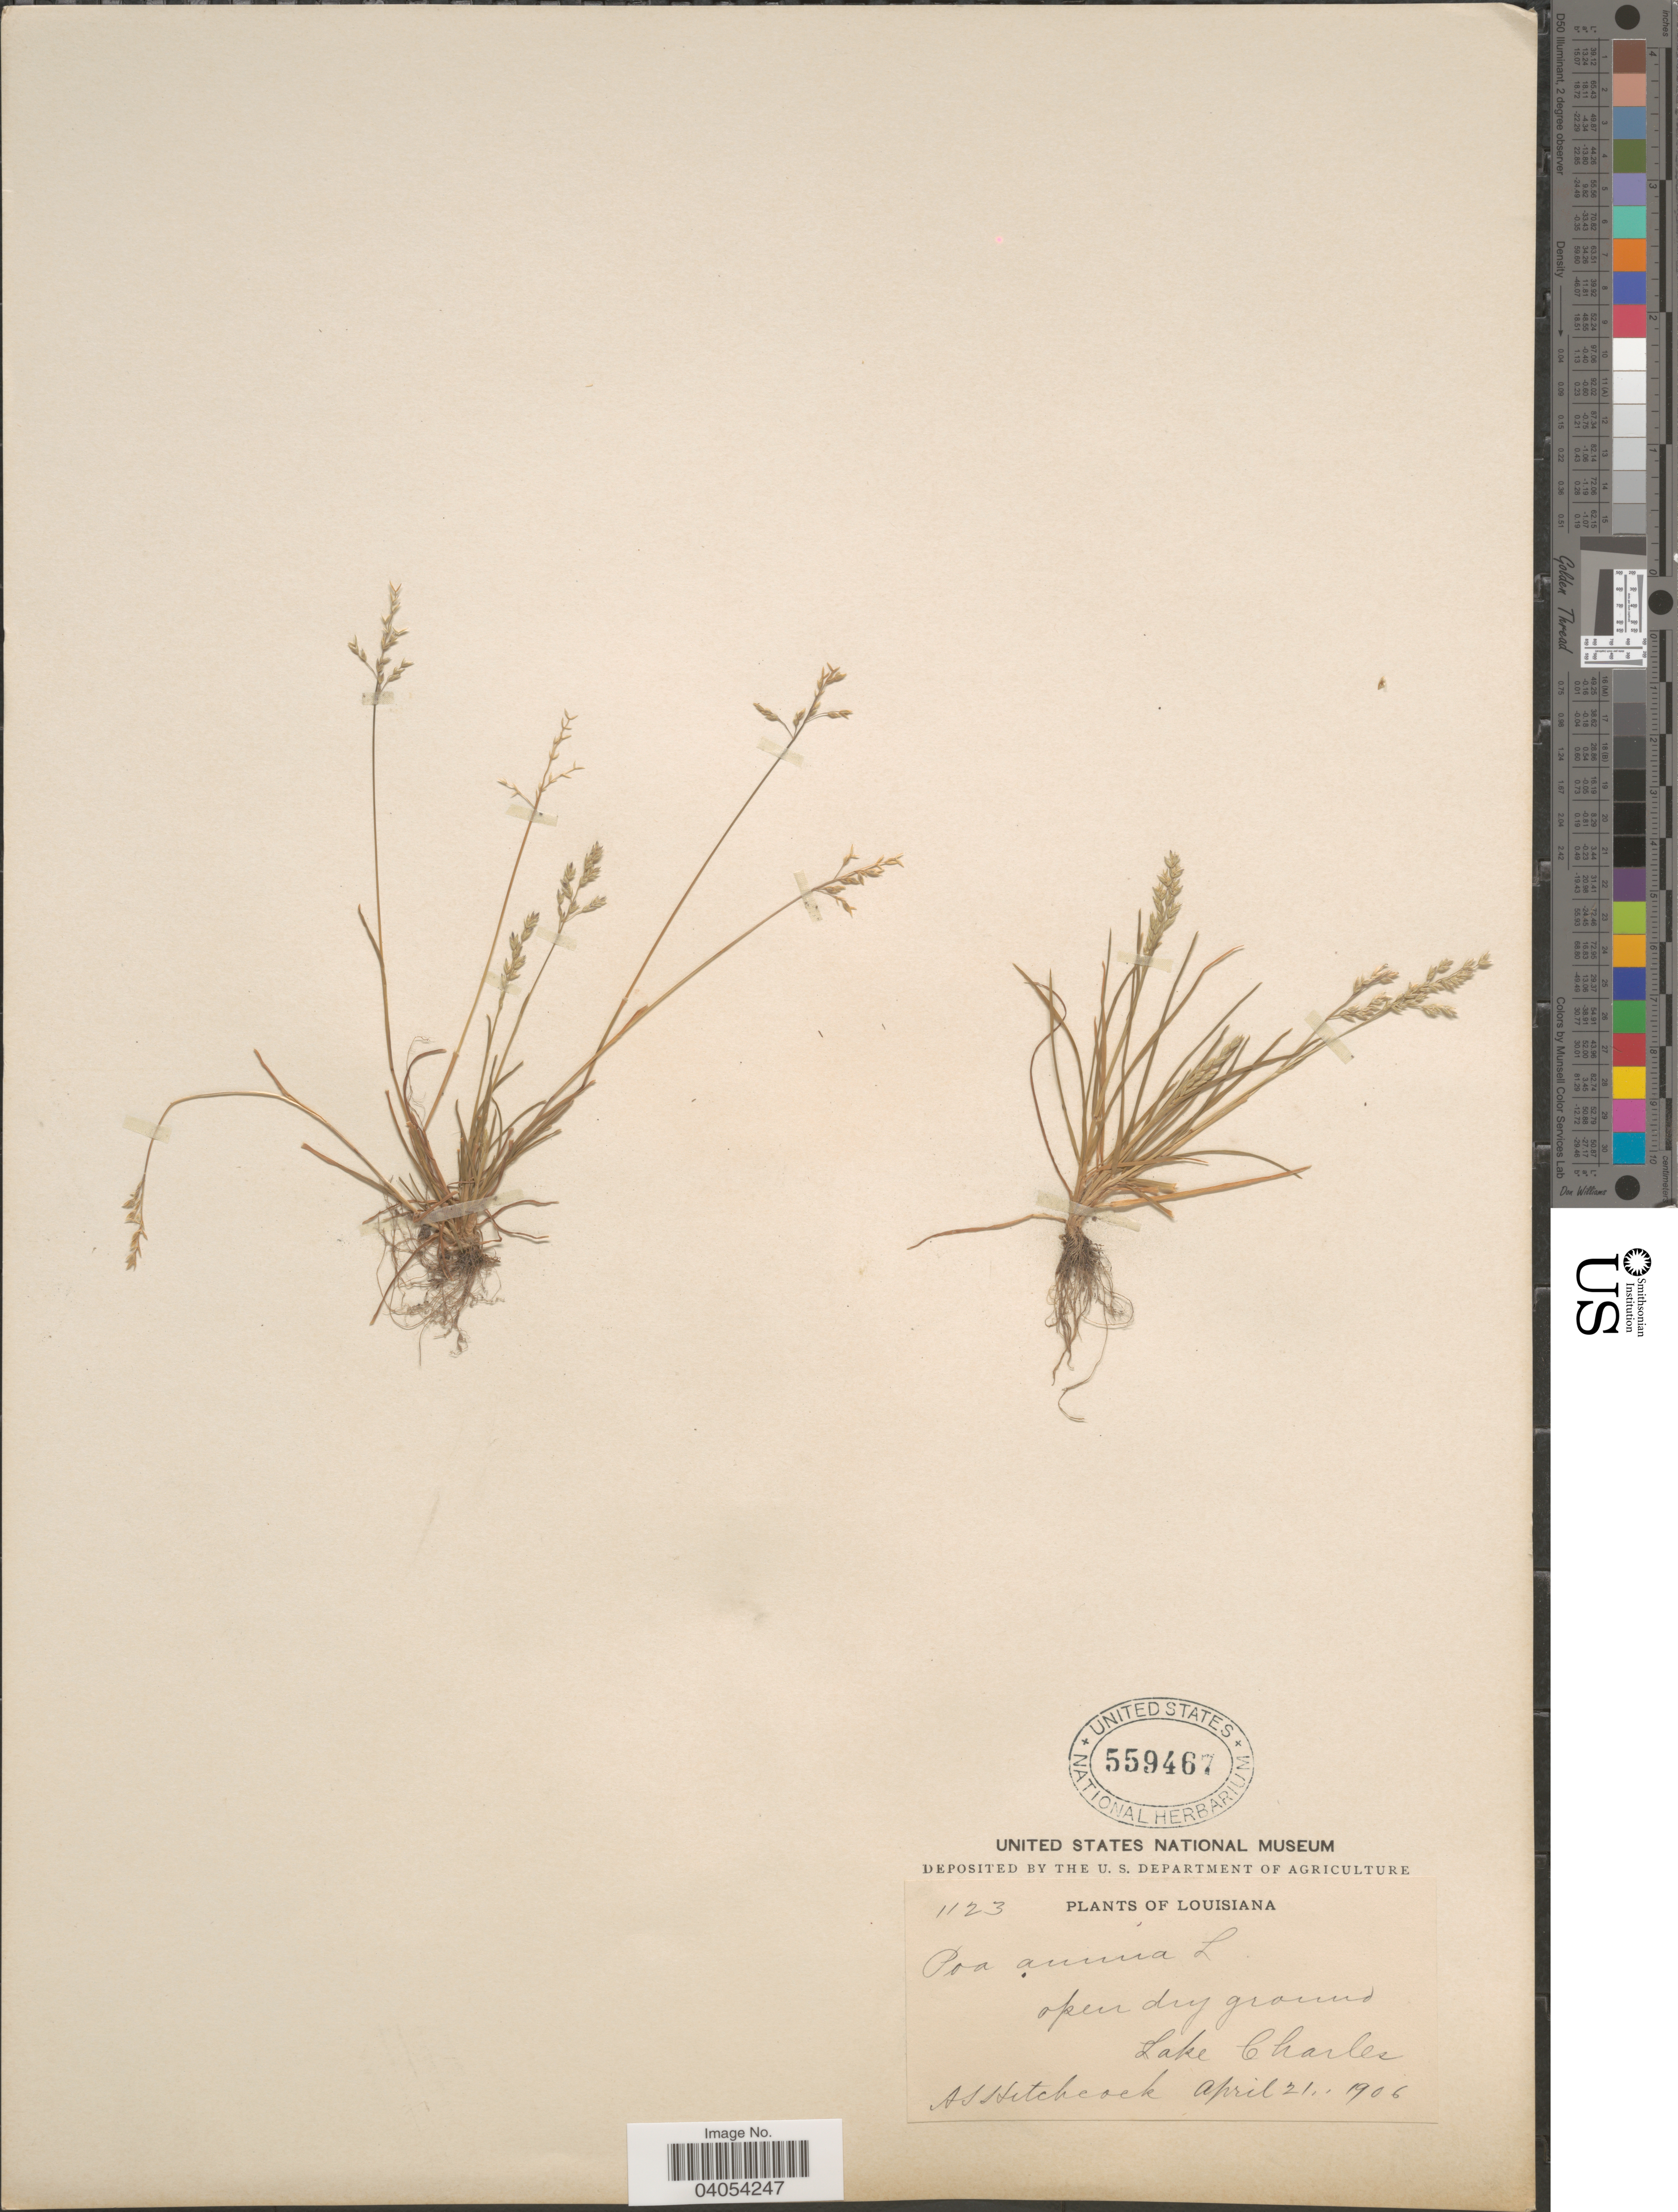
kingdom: Plantae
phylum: Tracheophyta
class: Liliopsida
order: Poales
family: Poaceae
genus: Poa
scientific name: Poa annua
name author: L.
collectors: A. S. Hitchcock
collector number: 1123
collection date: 1906-04-21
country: United States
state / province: Louisiana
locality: Lake Charles.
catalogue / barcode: US 559467